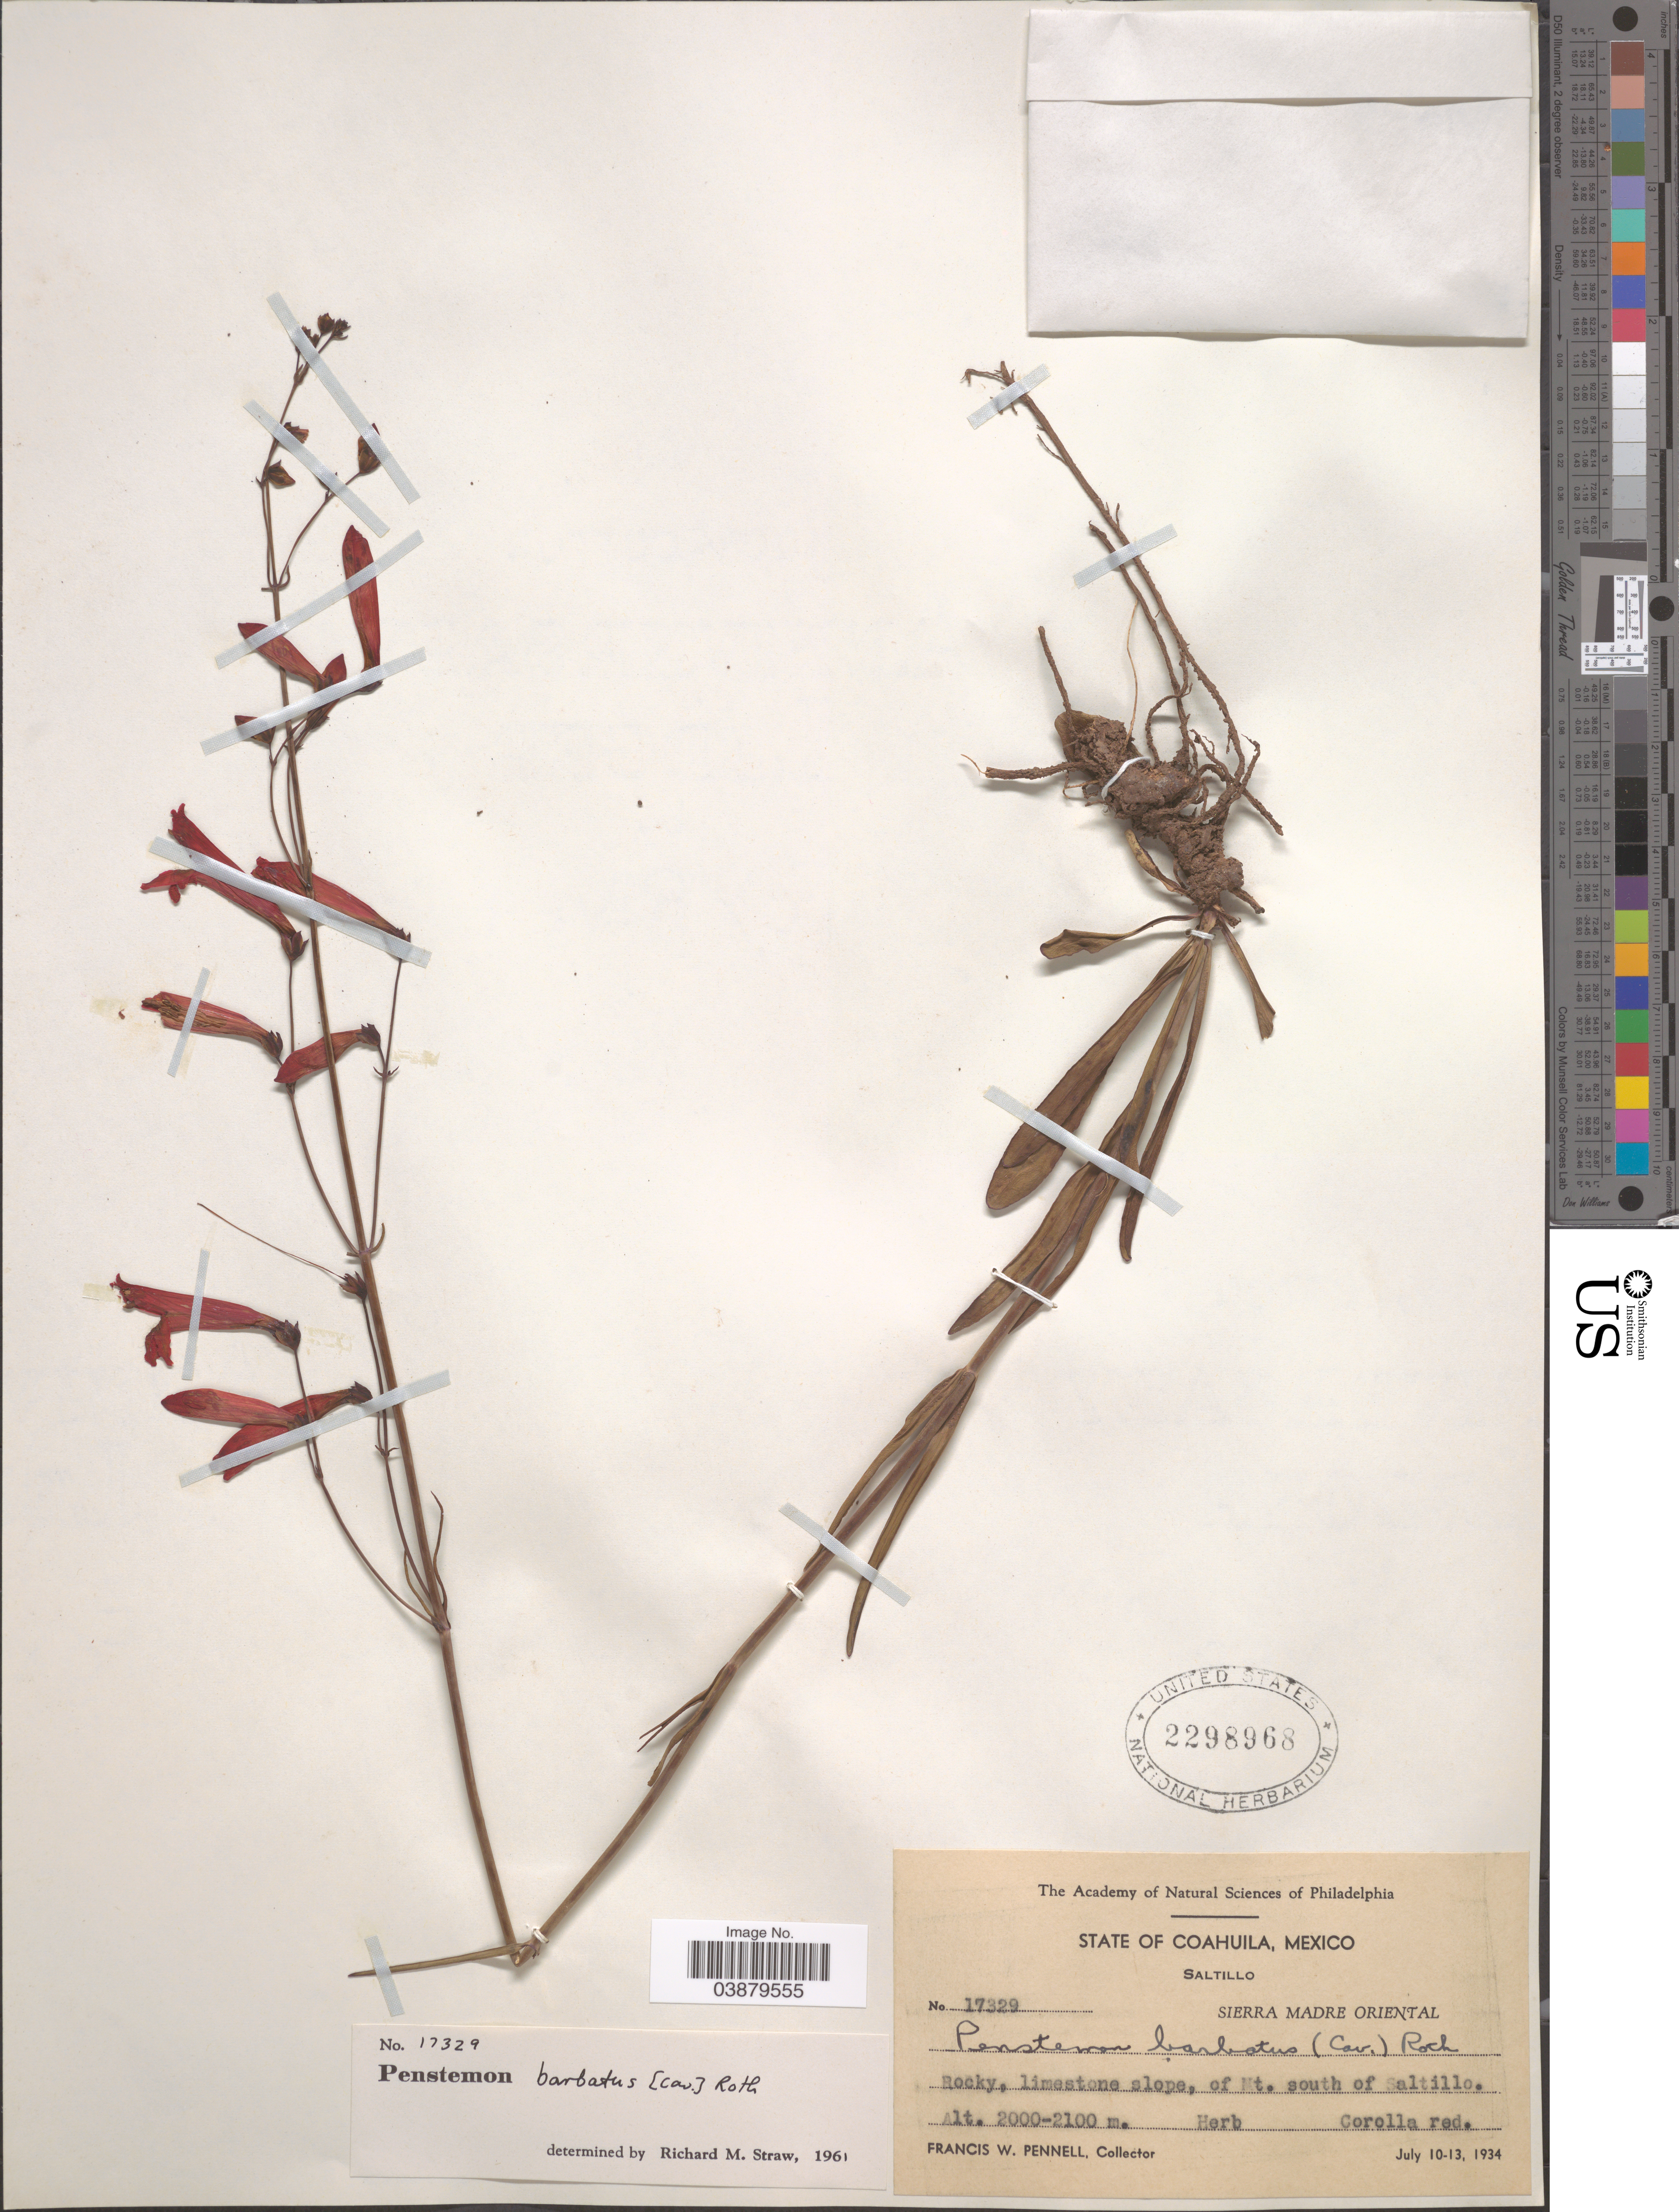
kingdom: Plantae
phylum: Tracheophyta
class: Magnoliopsida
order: Lamiales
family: Plantaginaceae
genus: Penstemon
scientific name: Penstemon barbatus subsp. barbatus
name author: (Cav.) Roth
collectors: F. W. Pennell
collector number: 17329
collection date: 1934-07-10/1934-07-13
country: Mexico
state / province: Coahuila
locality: Saltillo. Sierra Madre Oriental. Rocky, limestone slope, of Mt. south of Saltillo.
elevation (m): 2000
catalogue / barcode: US 2298968